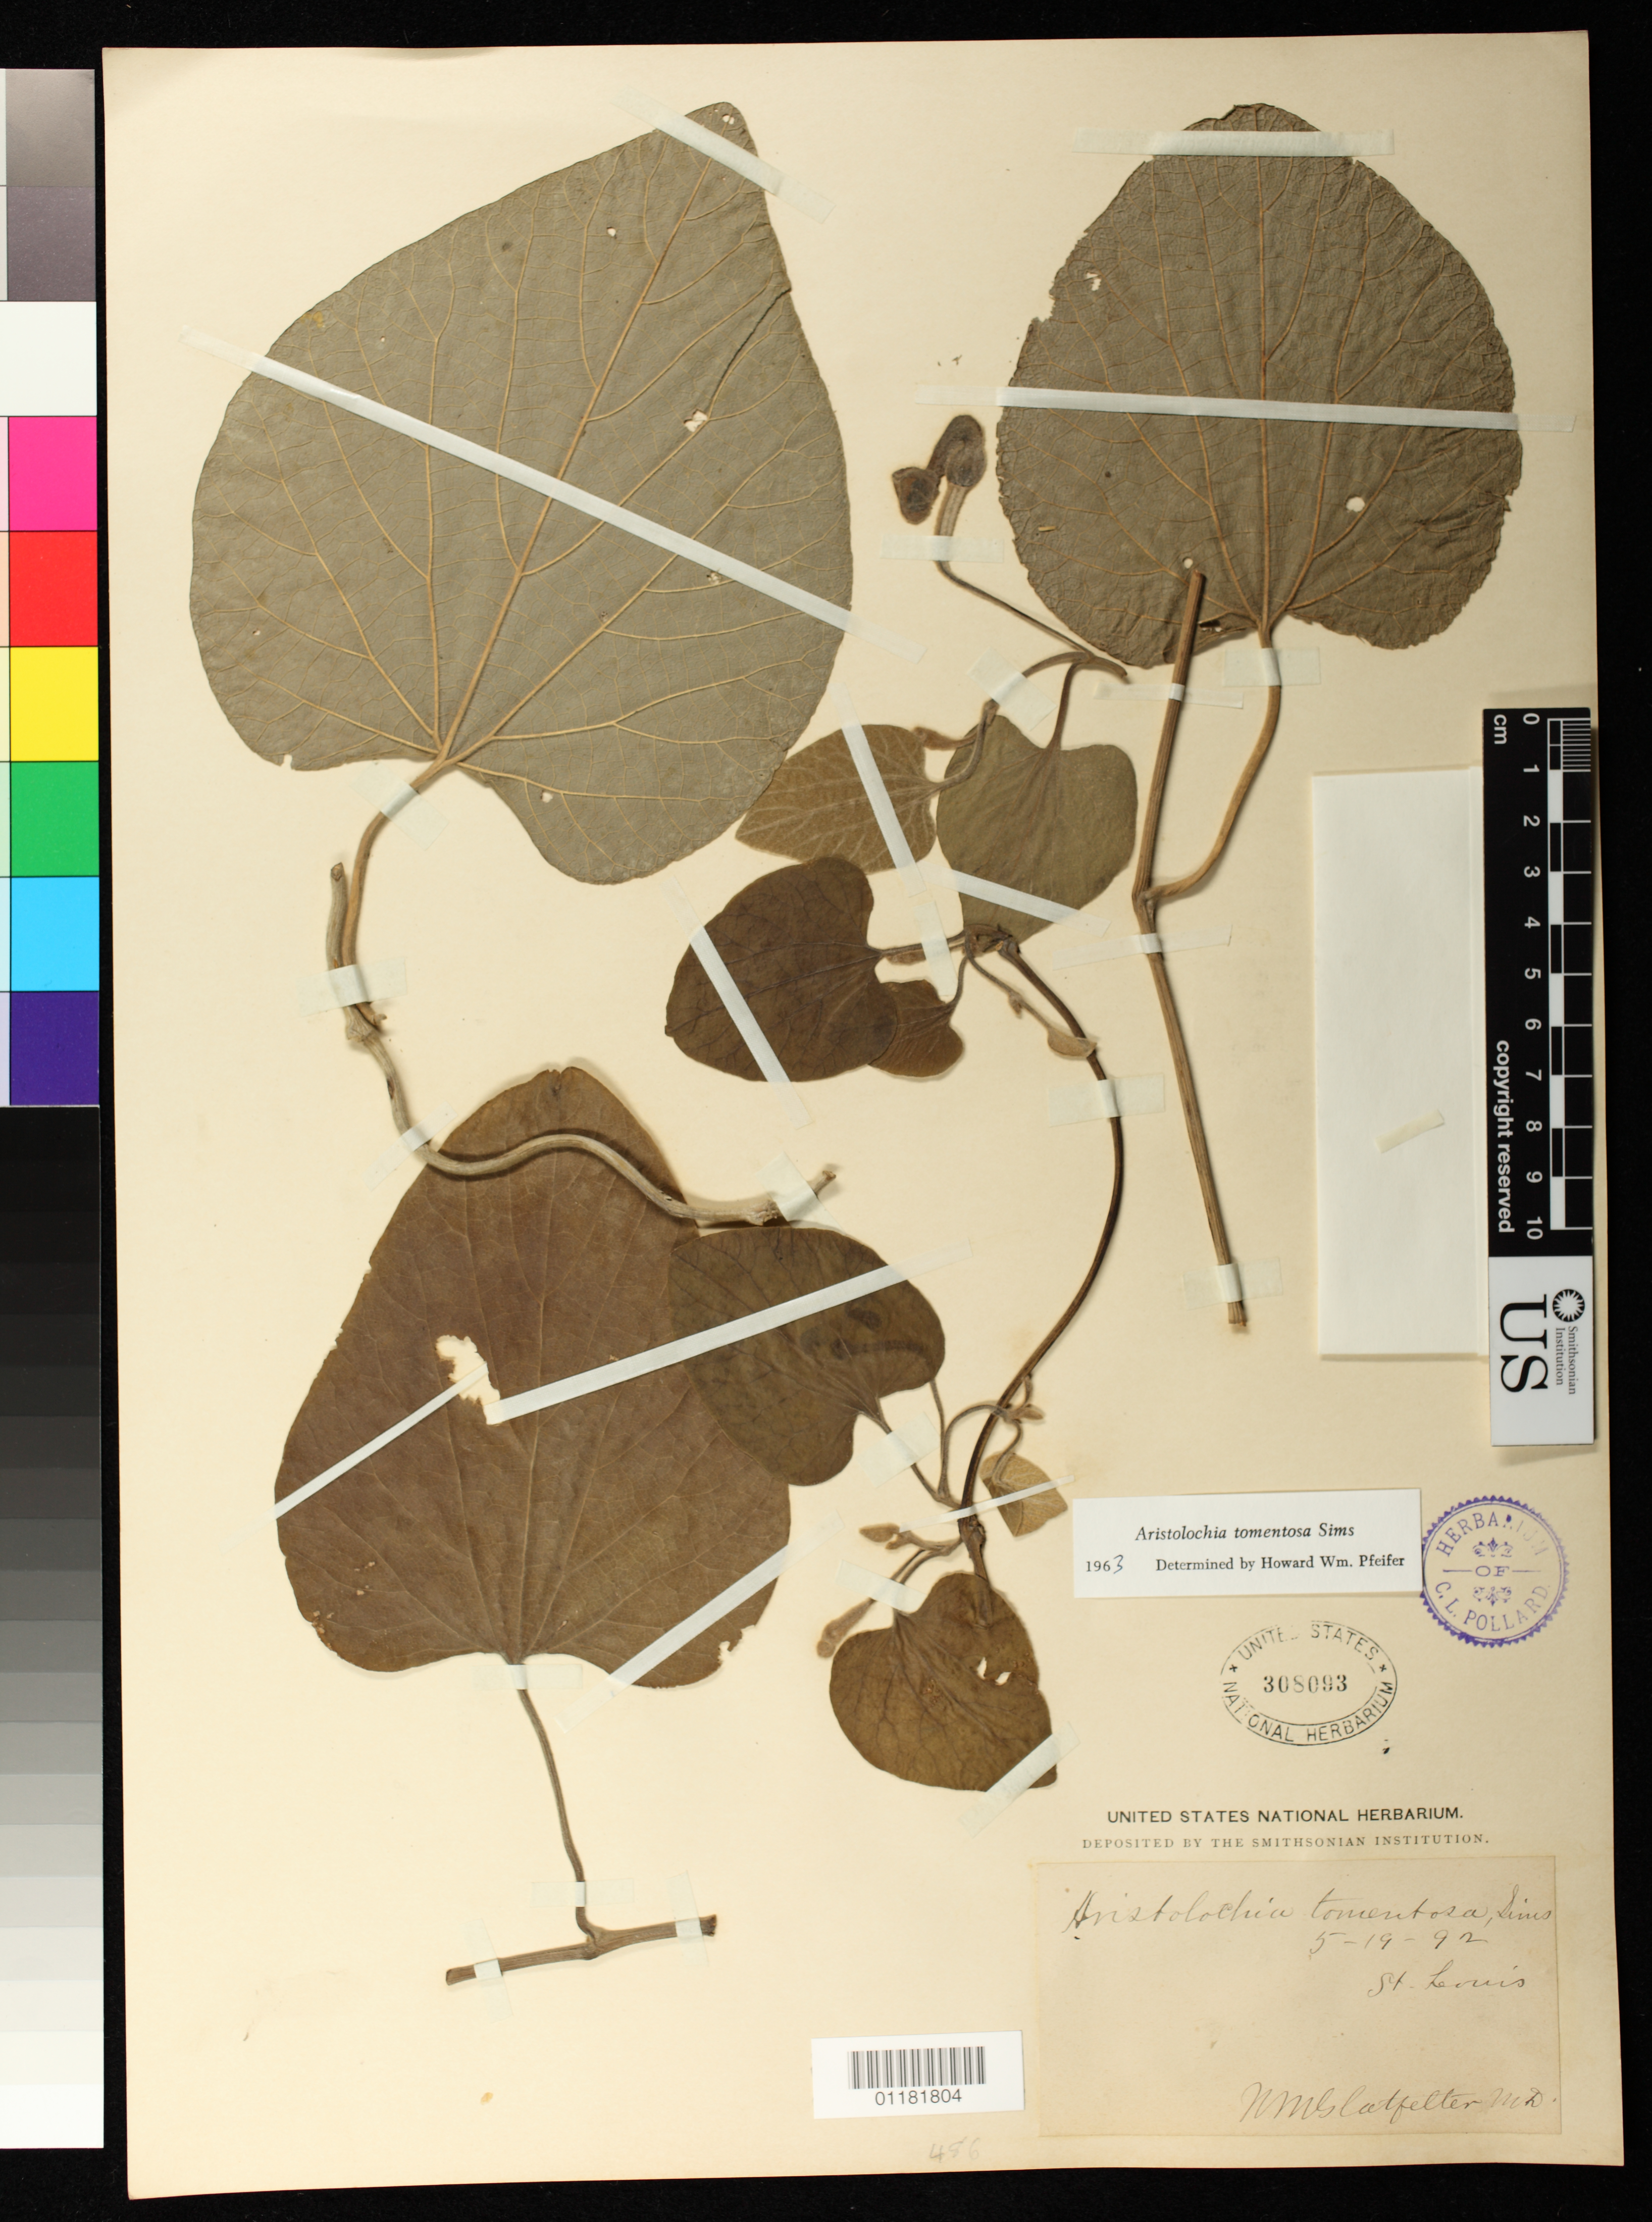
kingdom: Plantae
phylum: Tracheophyta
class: Magnoliopsida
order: Piperales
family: Aristolochiaceae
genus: Aristolochia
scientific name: Aristolochia tomentosa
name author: Sims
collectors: N. M. Glatfelter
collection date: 1892-05-19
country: United States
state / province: Missouri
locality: St. Louis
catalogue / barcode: US 305093